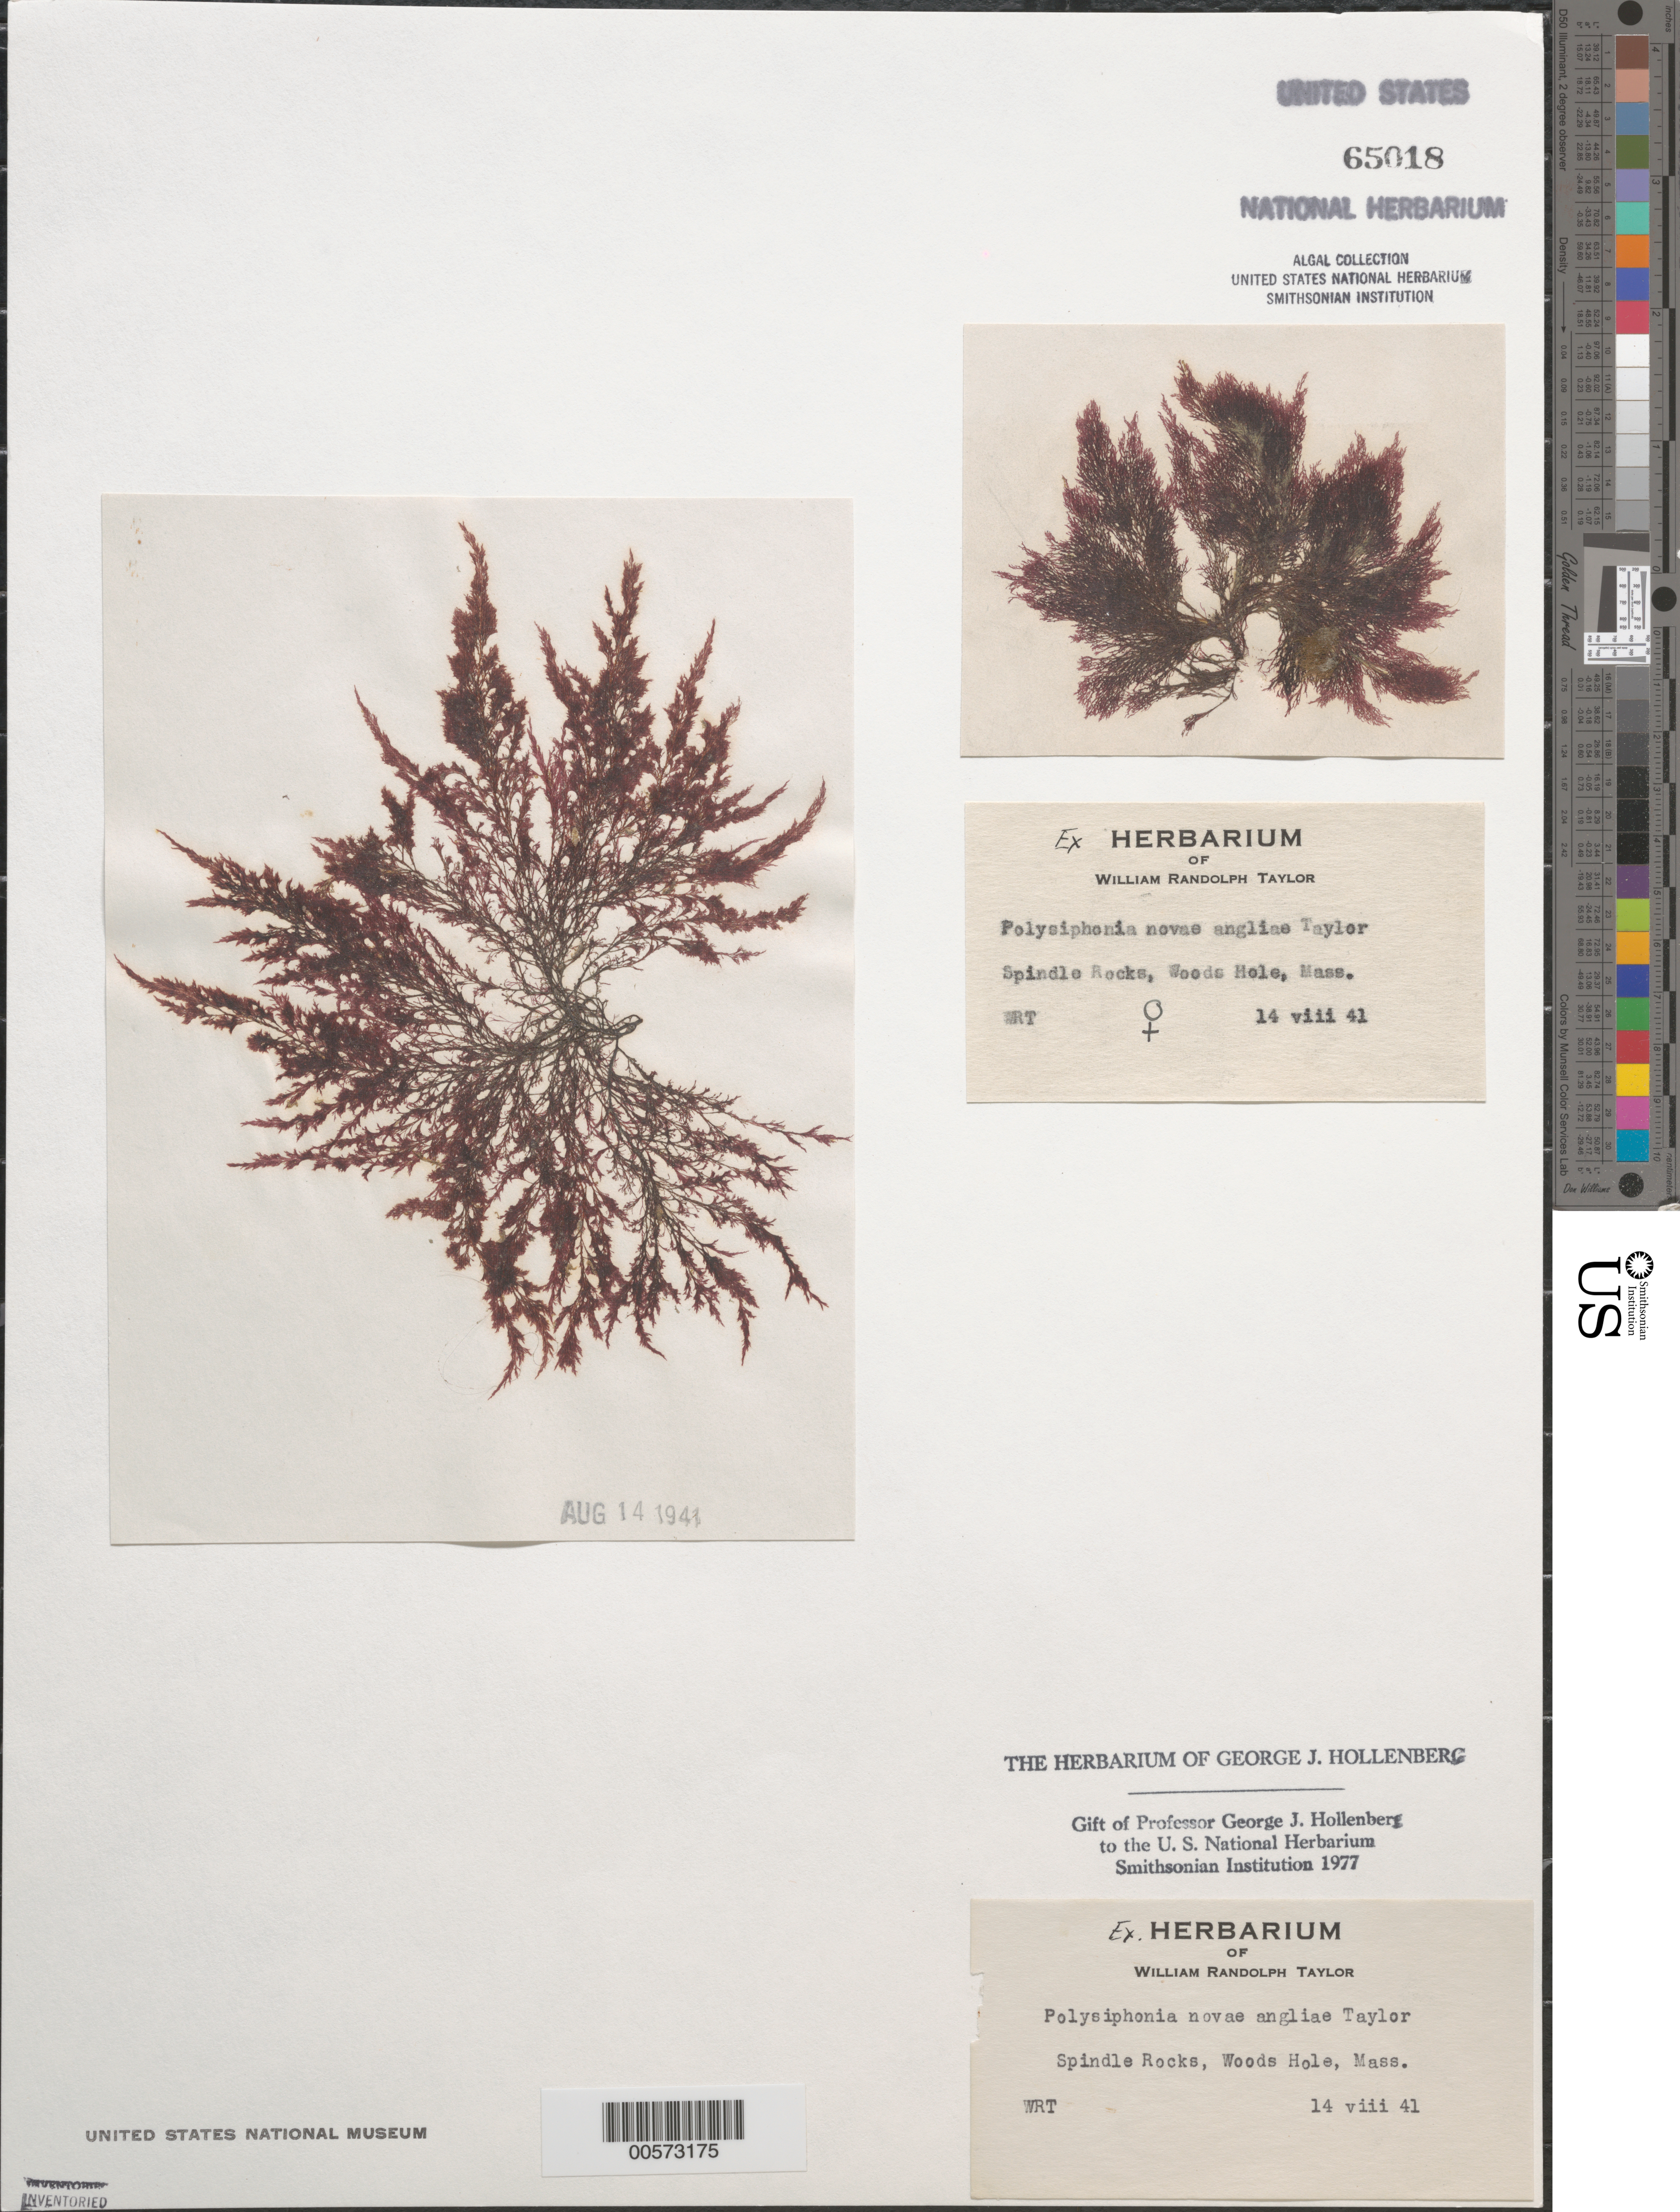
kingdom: Plantae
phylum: Rhodophyta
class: Florideophyceae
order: Ceramiales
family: Rhodomelaceae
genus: Melanothamnus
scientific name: Melanothamnus harveyi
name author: (Bailey) Diaz-Tapia & C.A. Maggs in Diaz-Tapia et al.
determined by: Algae name updating Project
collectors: W. R. Taylor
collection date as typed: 14 Aug 1941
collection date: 1941-08-14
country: United States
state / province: Massachusetts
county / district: Barnstable County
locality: Woods Hole, Spindle Rocks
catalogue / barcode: US 65018